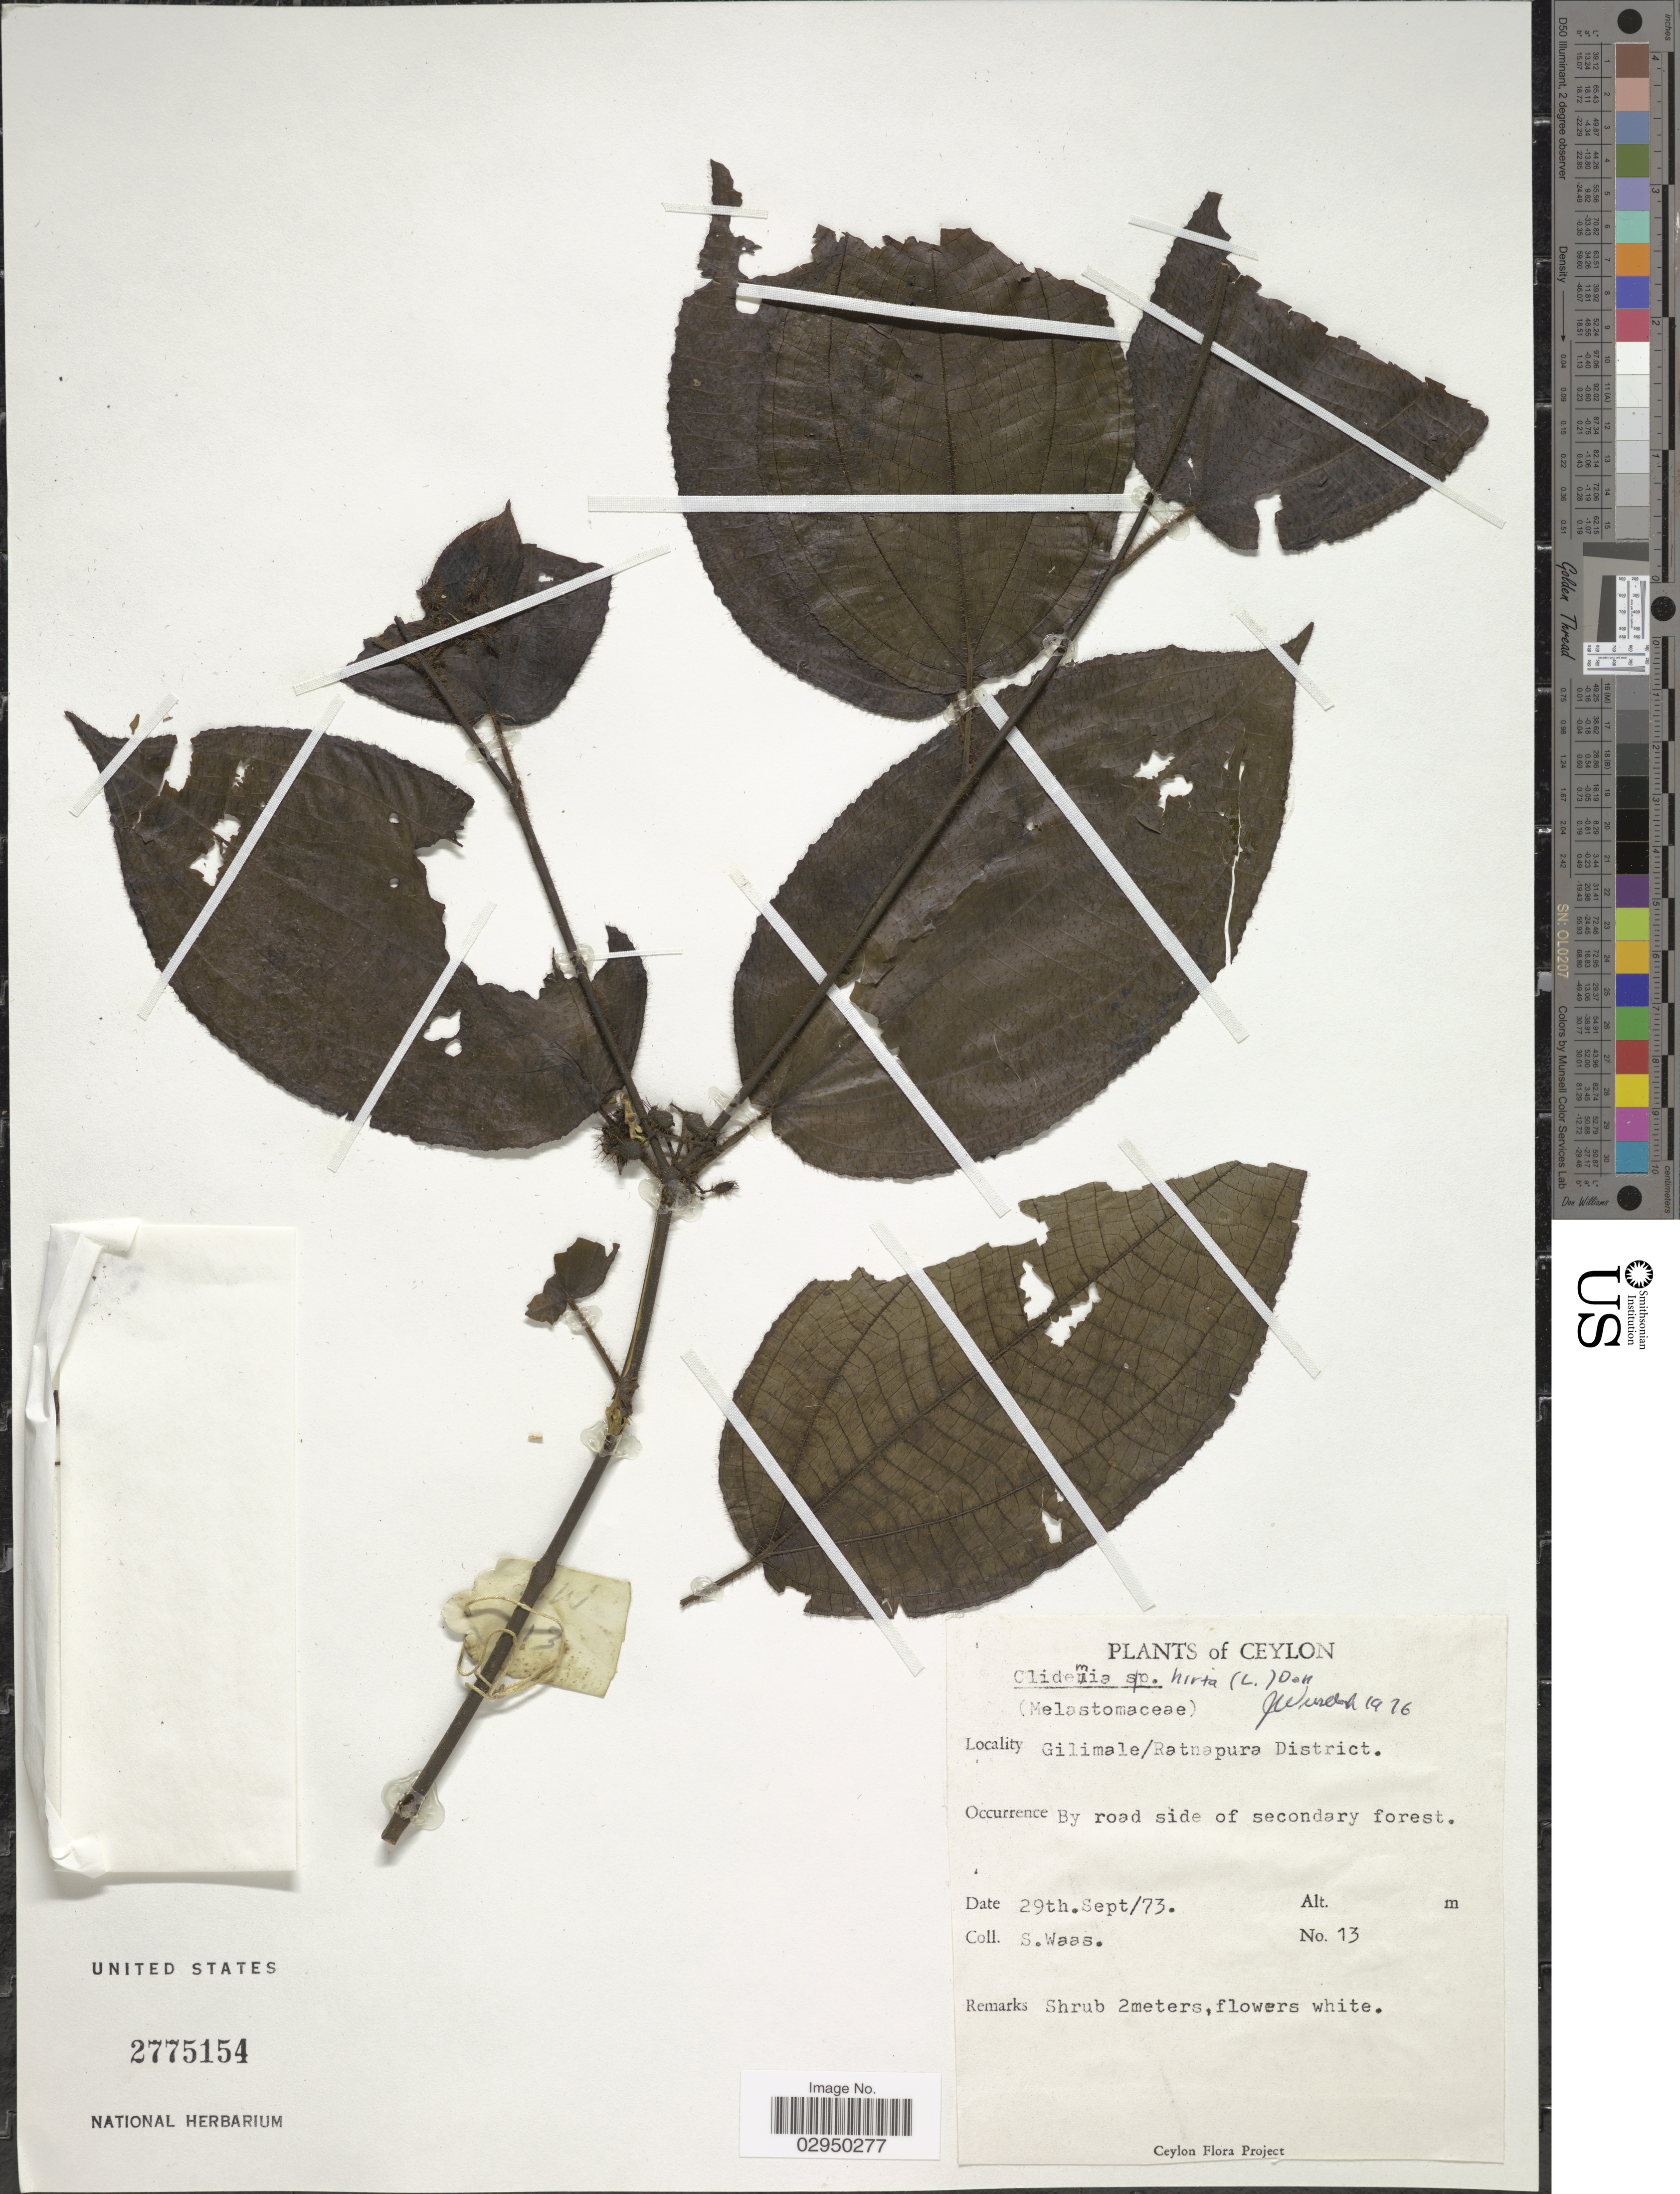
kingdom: Plantae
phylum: Tracheophyta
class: Magnoliopsida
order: Myrtales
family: Melastomataceae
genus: Clidemia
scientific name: Clidemia hirta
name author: (L.) D. Don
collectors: S. Waas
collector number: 13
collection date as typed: Transcribed d/m/y: 29/9/73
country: Sri Lanka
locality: Ceylon. Gilimale/ Ratnapura District.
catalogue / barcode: US 2775154